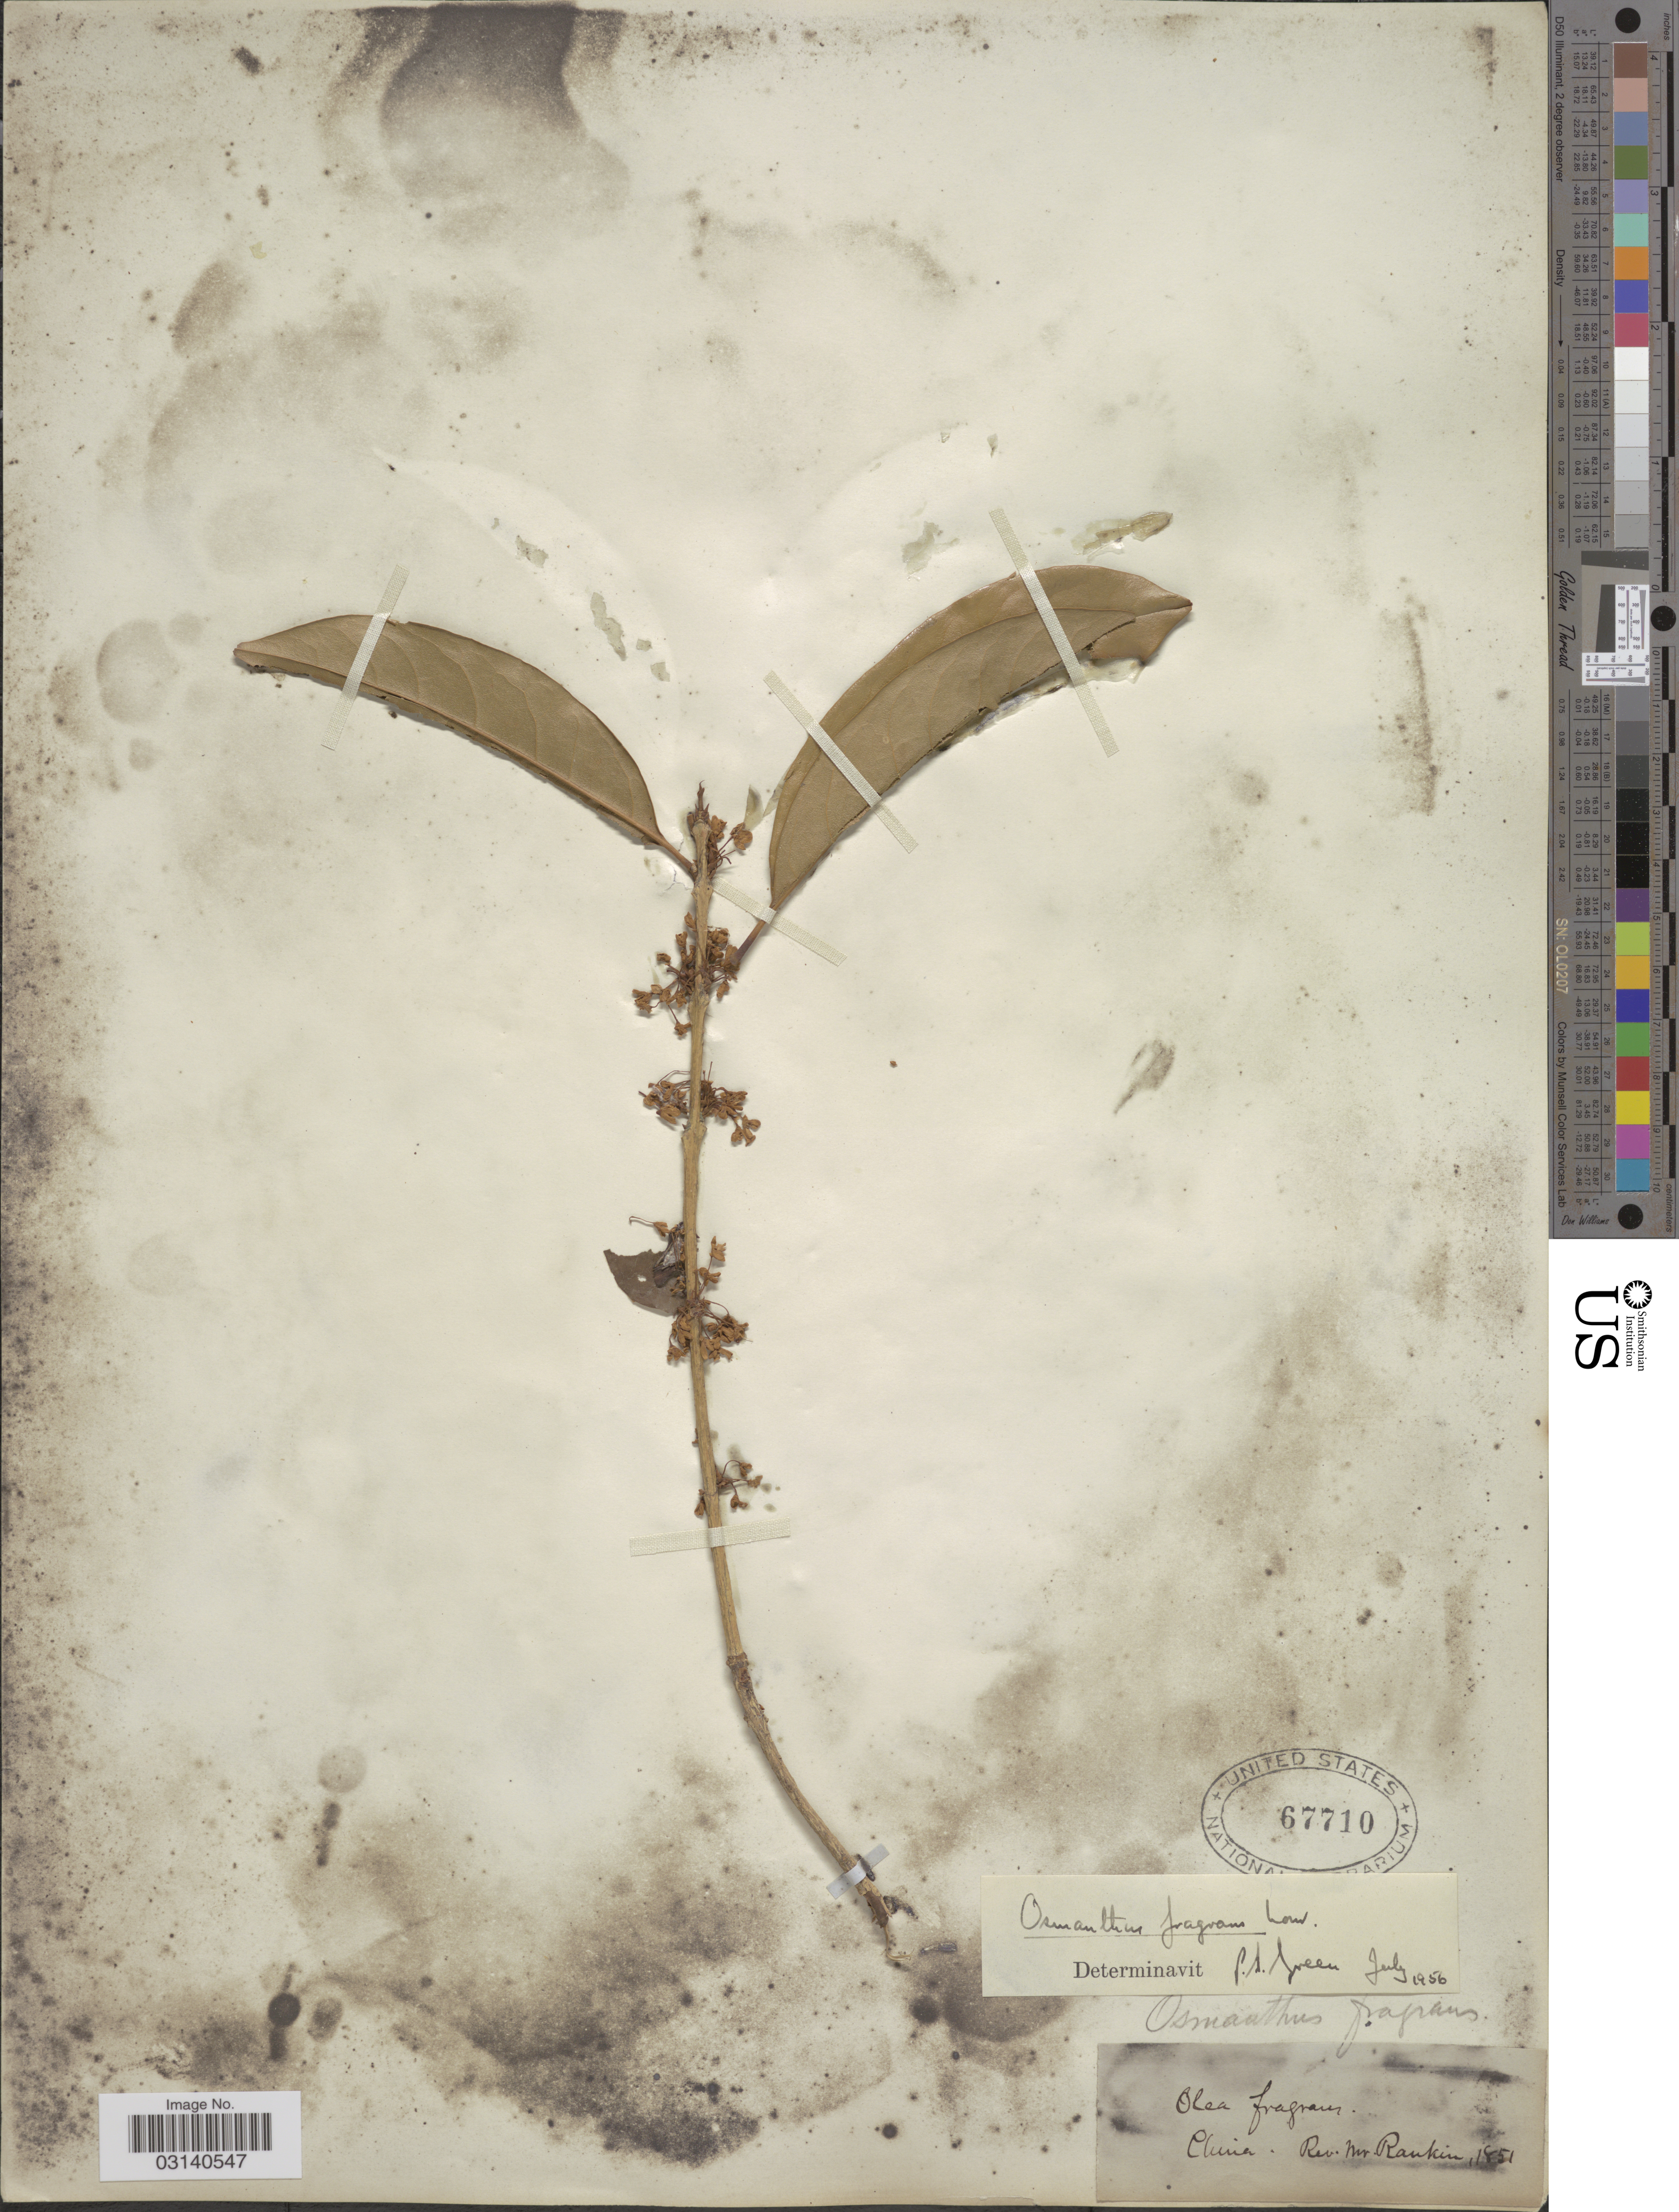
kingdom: Plantae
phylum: Tracheophyta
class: Magnoliopsida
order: Lamiales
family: Oleaceae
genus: Osmanthus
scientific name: Osmanthus fragrans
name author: Lour.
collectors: Rev. Mr. Rankin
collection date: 1851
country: China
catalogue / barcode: US 67710